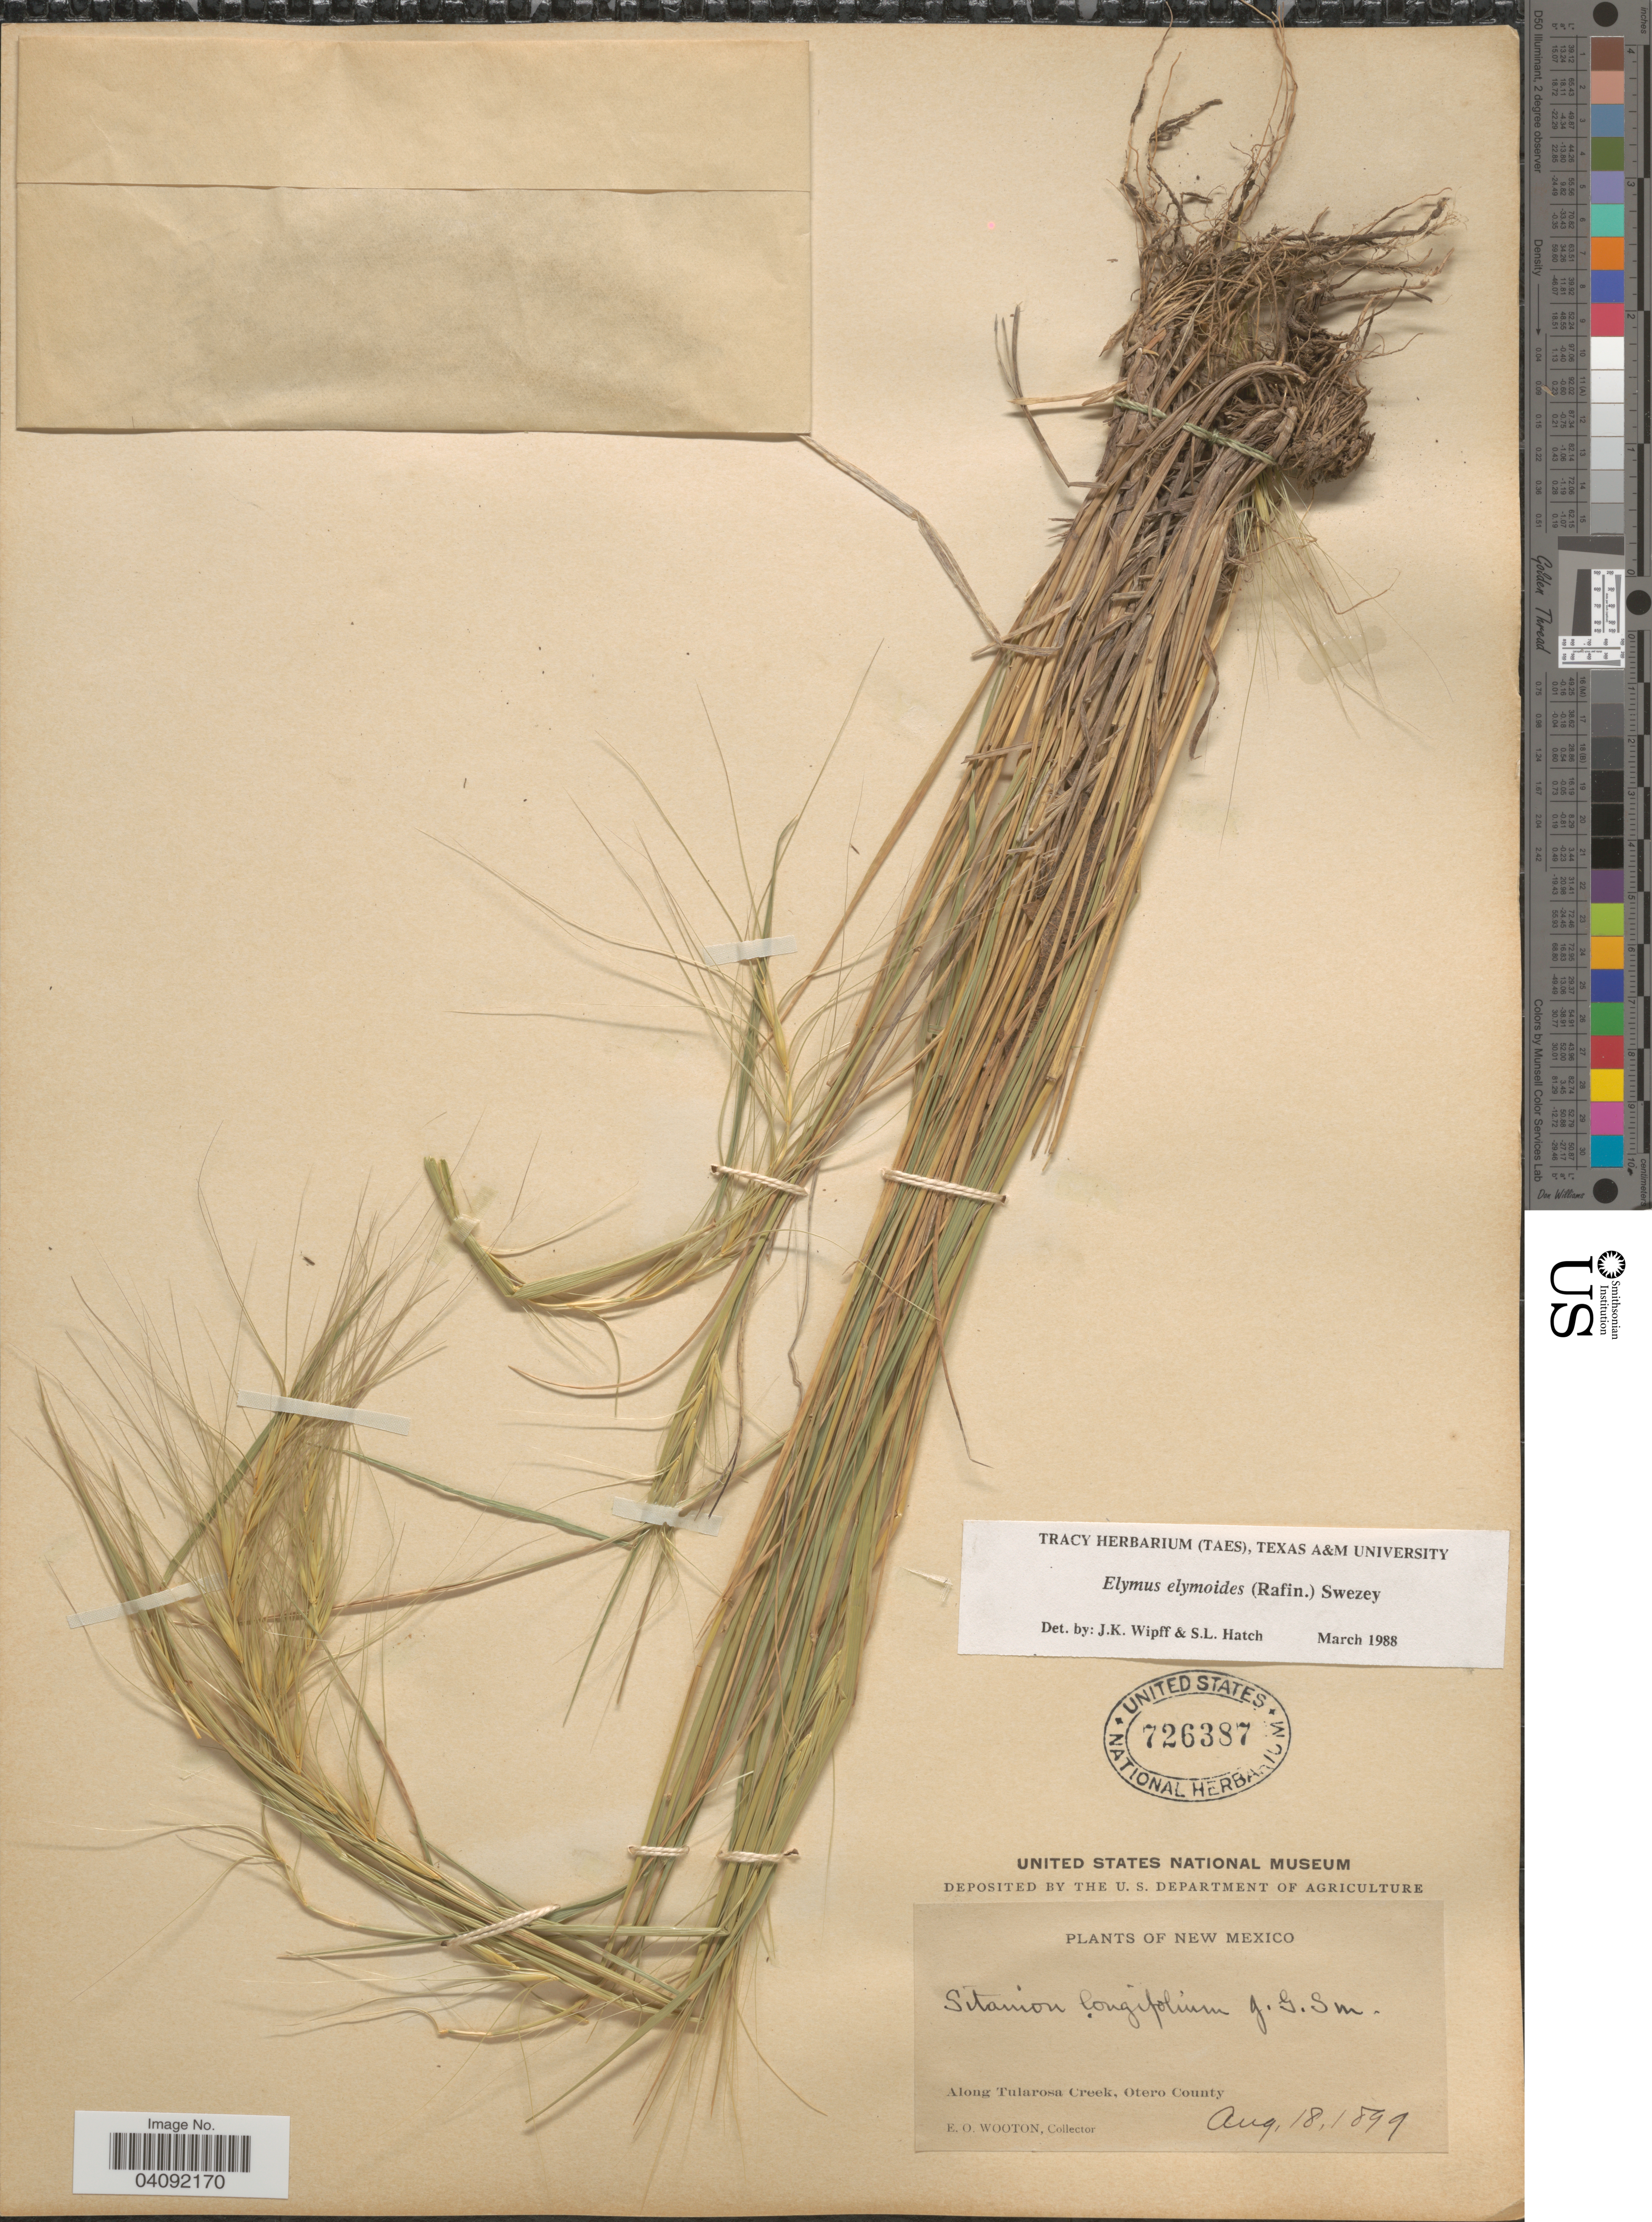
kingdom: Plantae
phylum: Tracheophyta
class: Liliopsida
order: Poales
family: Poaceae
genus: Elymus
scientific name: Elymus elymoides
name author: (Raf.) Swezey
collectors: E. O. Wooton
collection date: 1899-08-18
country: United States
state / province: New Mexico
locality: Along Tularosa Creek, Otero County.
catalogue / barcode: US 726387